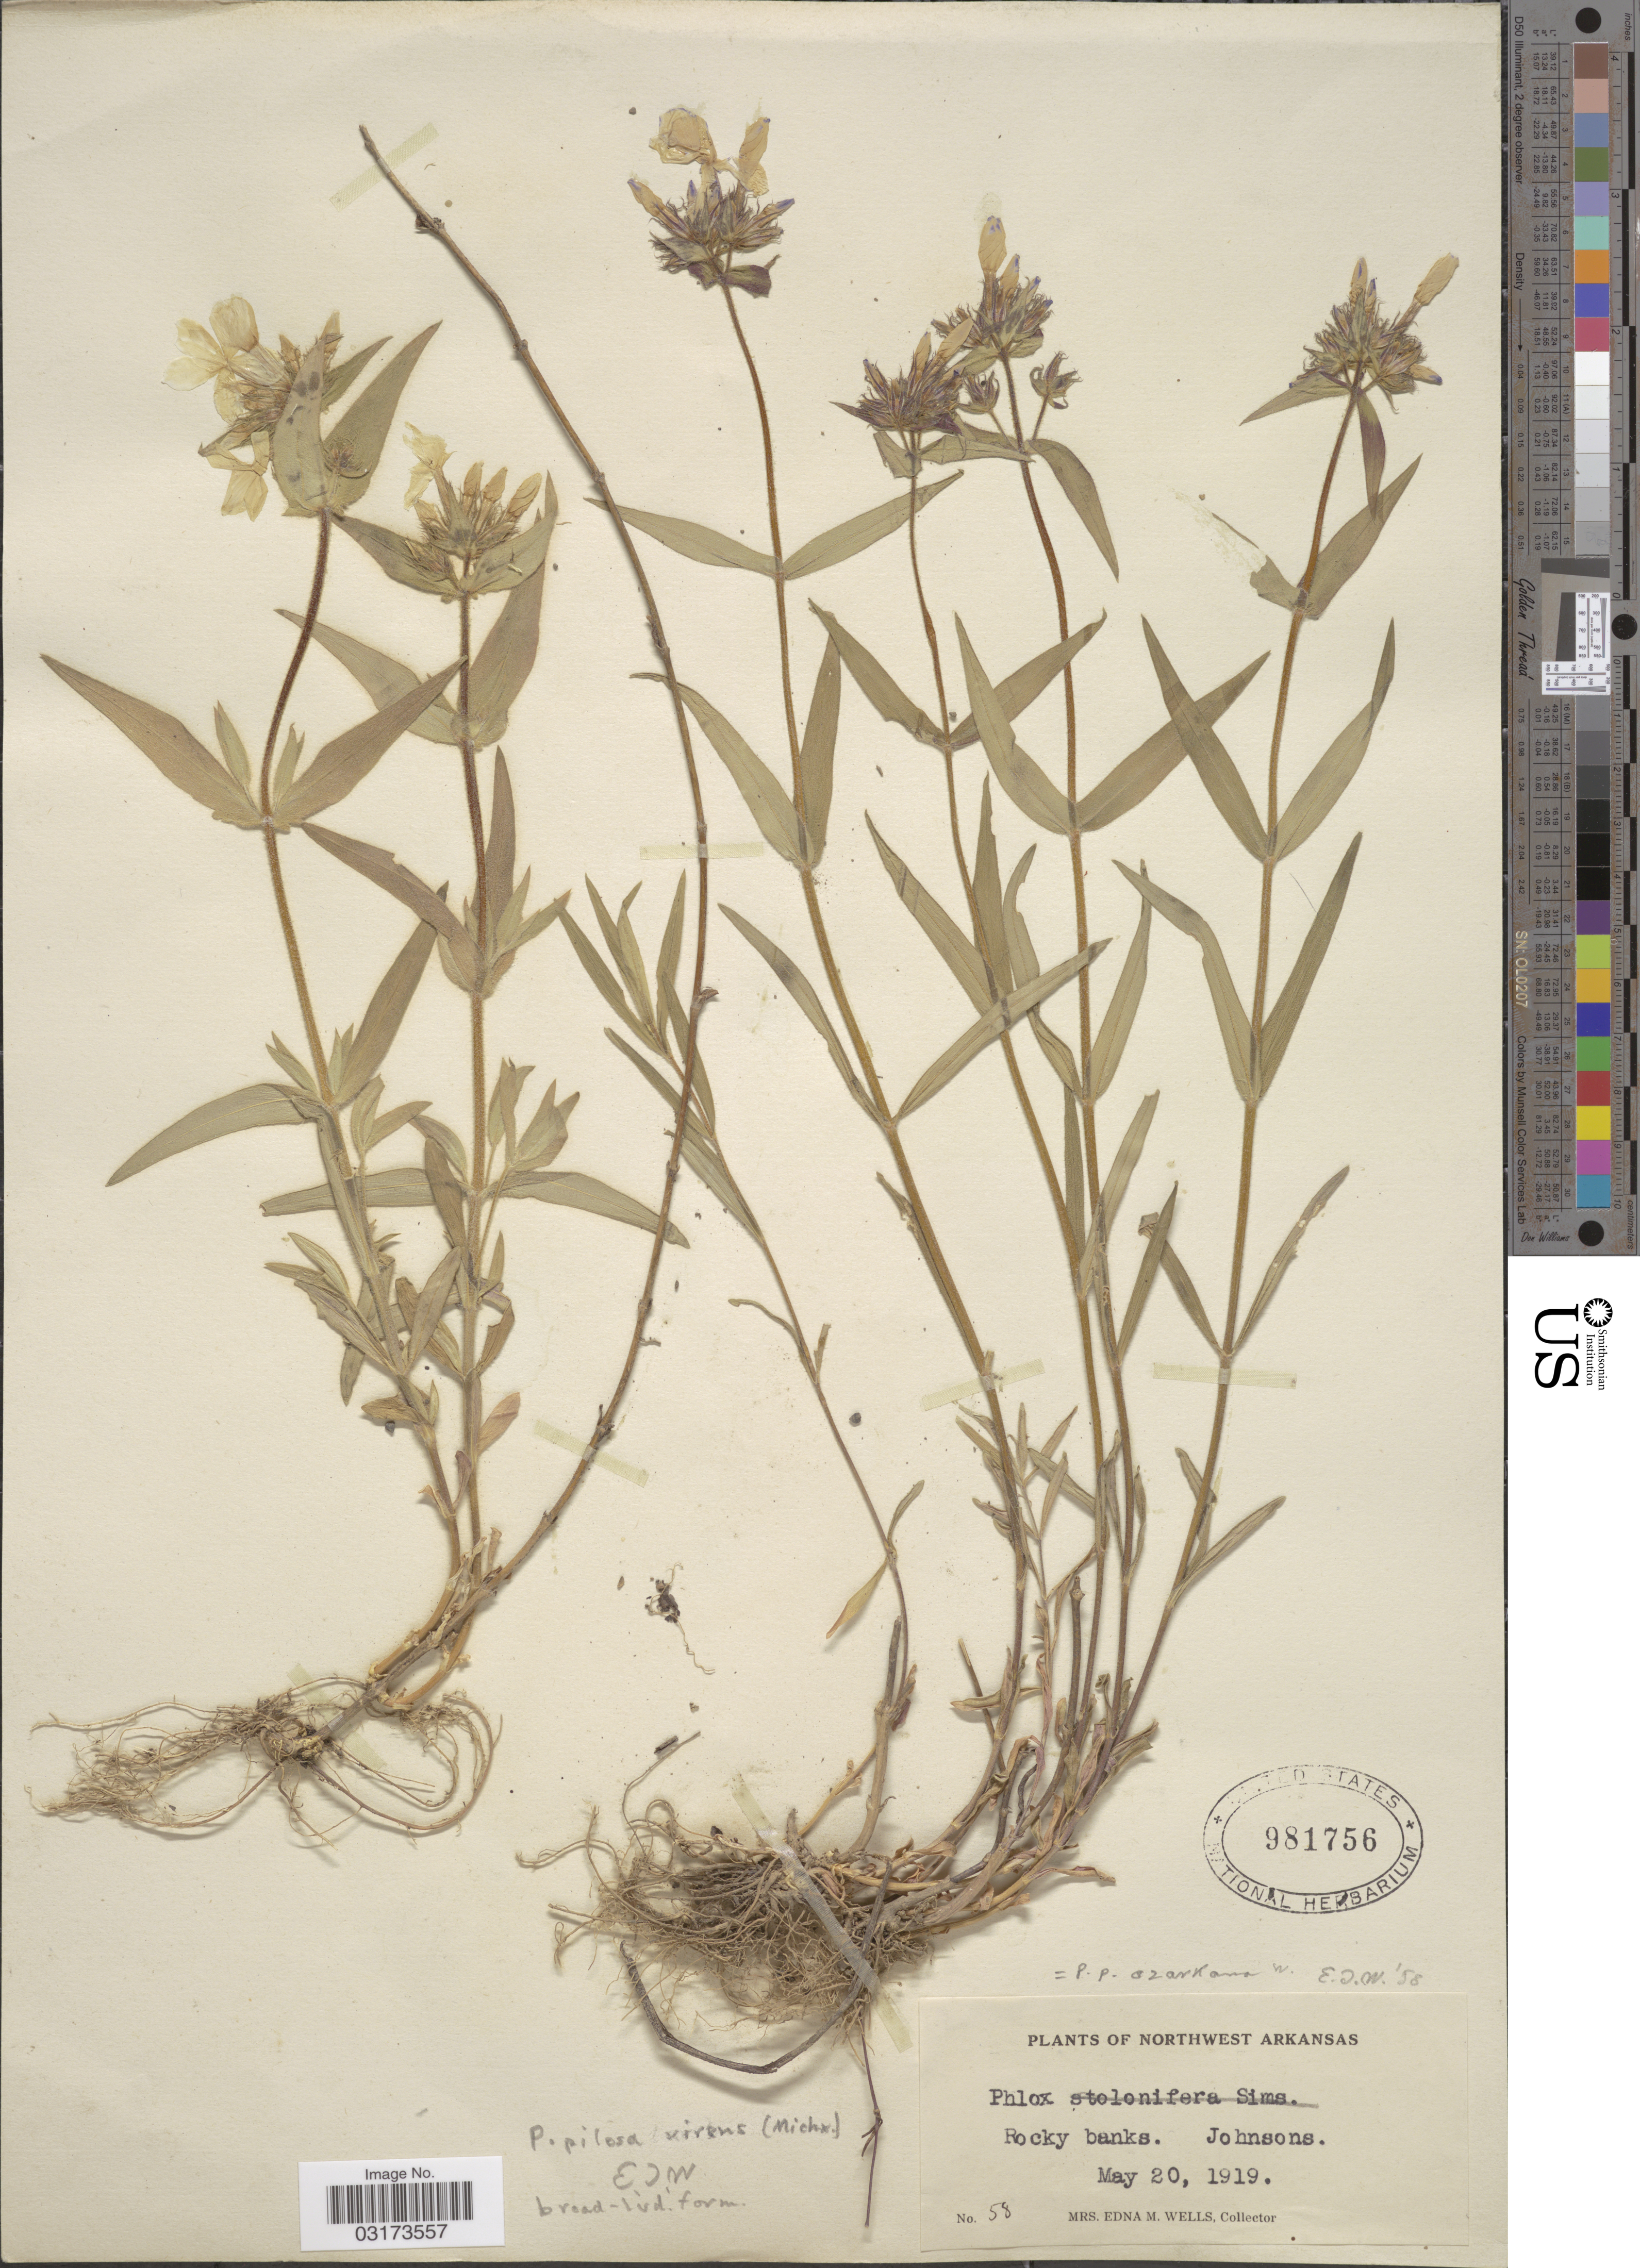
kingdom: Plantae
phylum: Tracheophyta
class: Magnoliopsida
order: Ericales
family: Polemoniaceae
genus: Phlox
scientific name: Phlox pilosa subsp. ozarkana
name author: (Wherry) Wherry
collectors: E. M. Wells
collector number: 58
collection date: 1919-05-20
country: United States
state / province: Arkansas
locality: Northwest Arkansas. Johnsons.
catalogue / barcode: US 981756